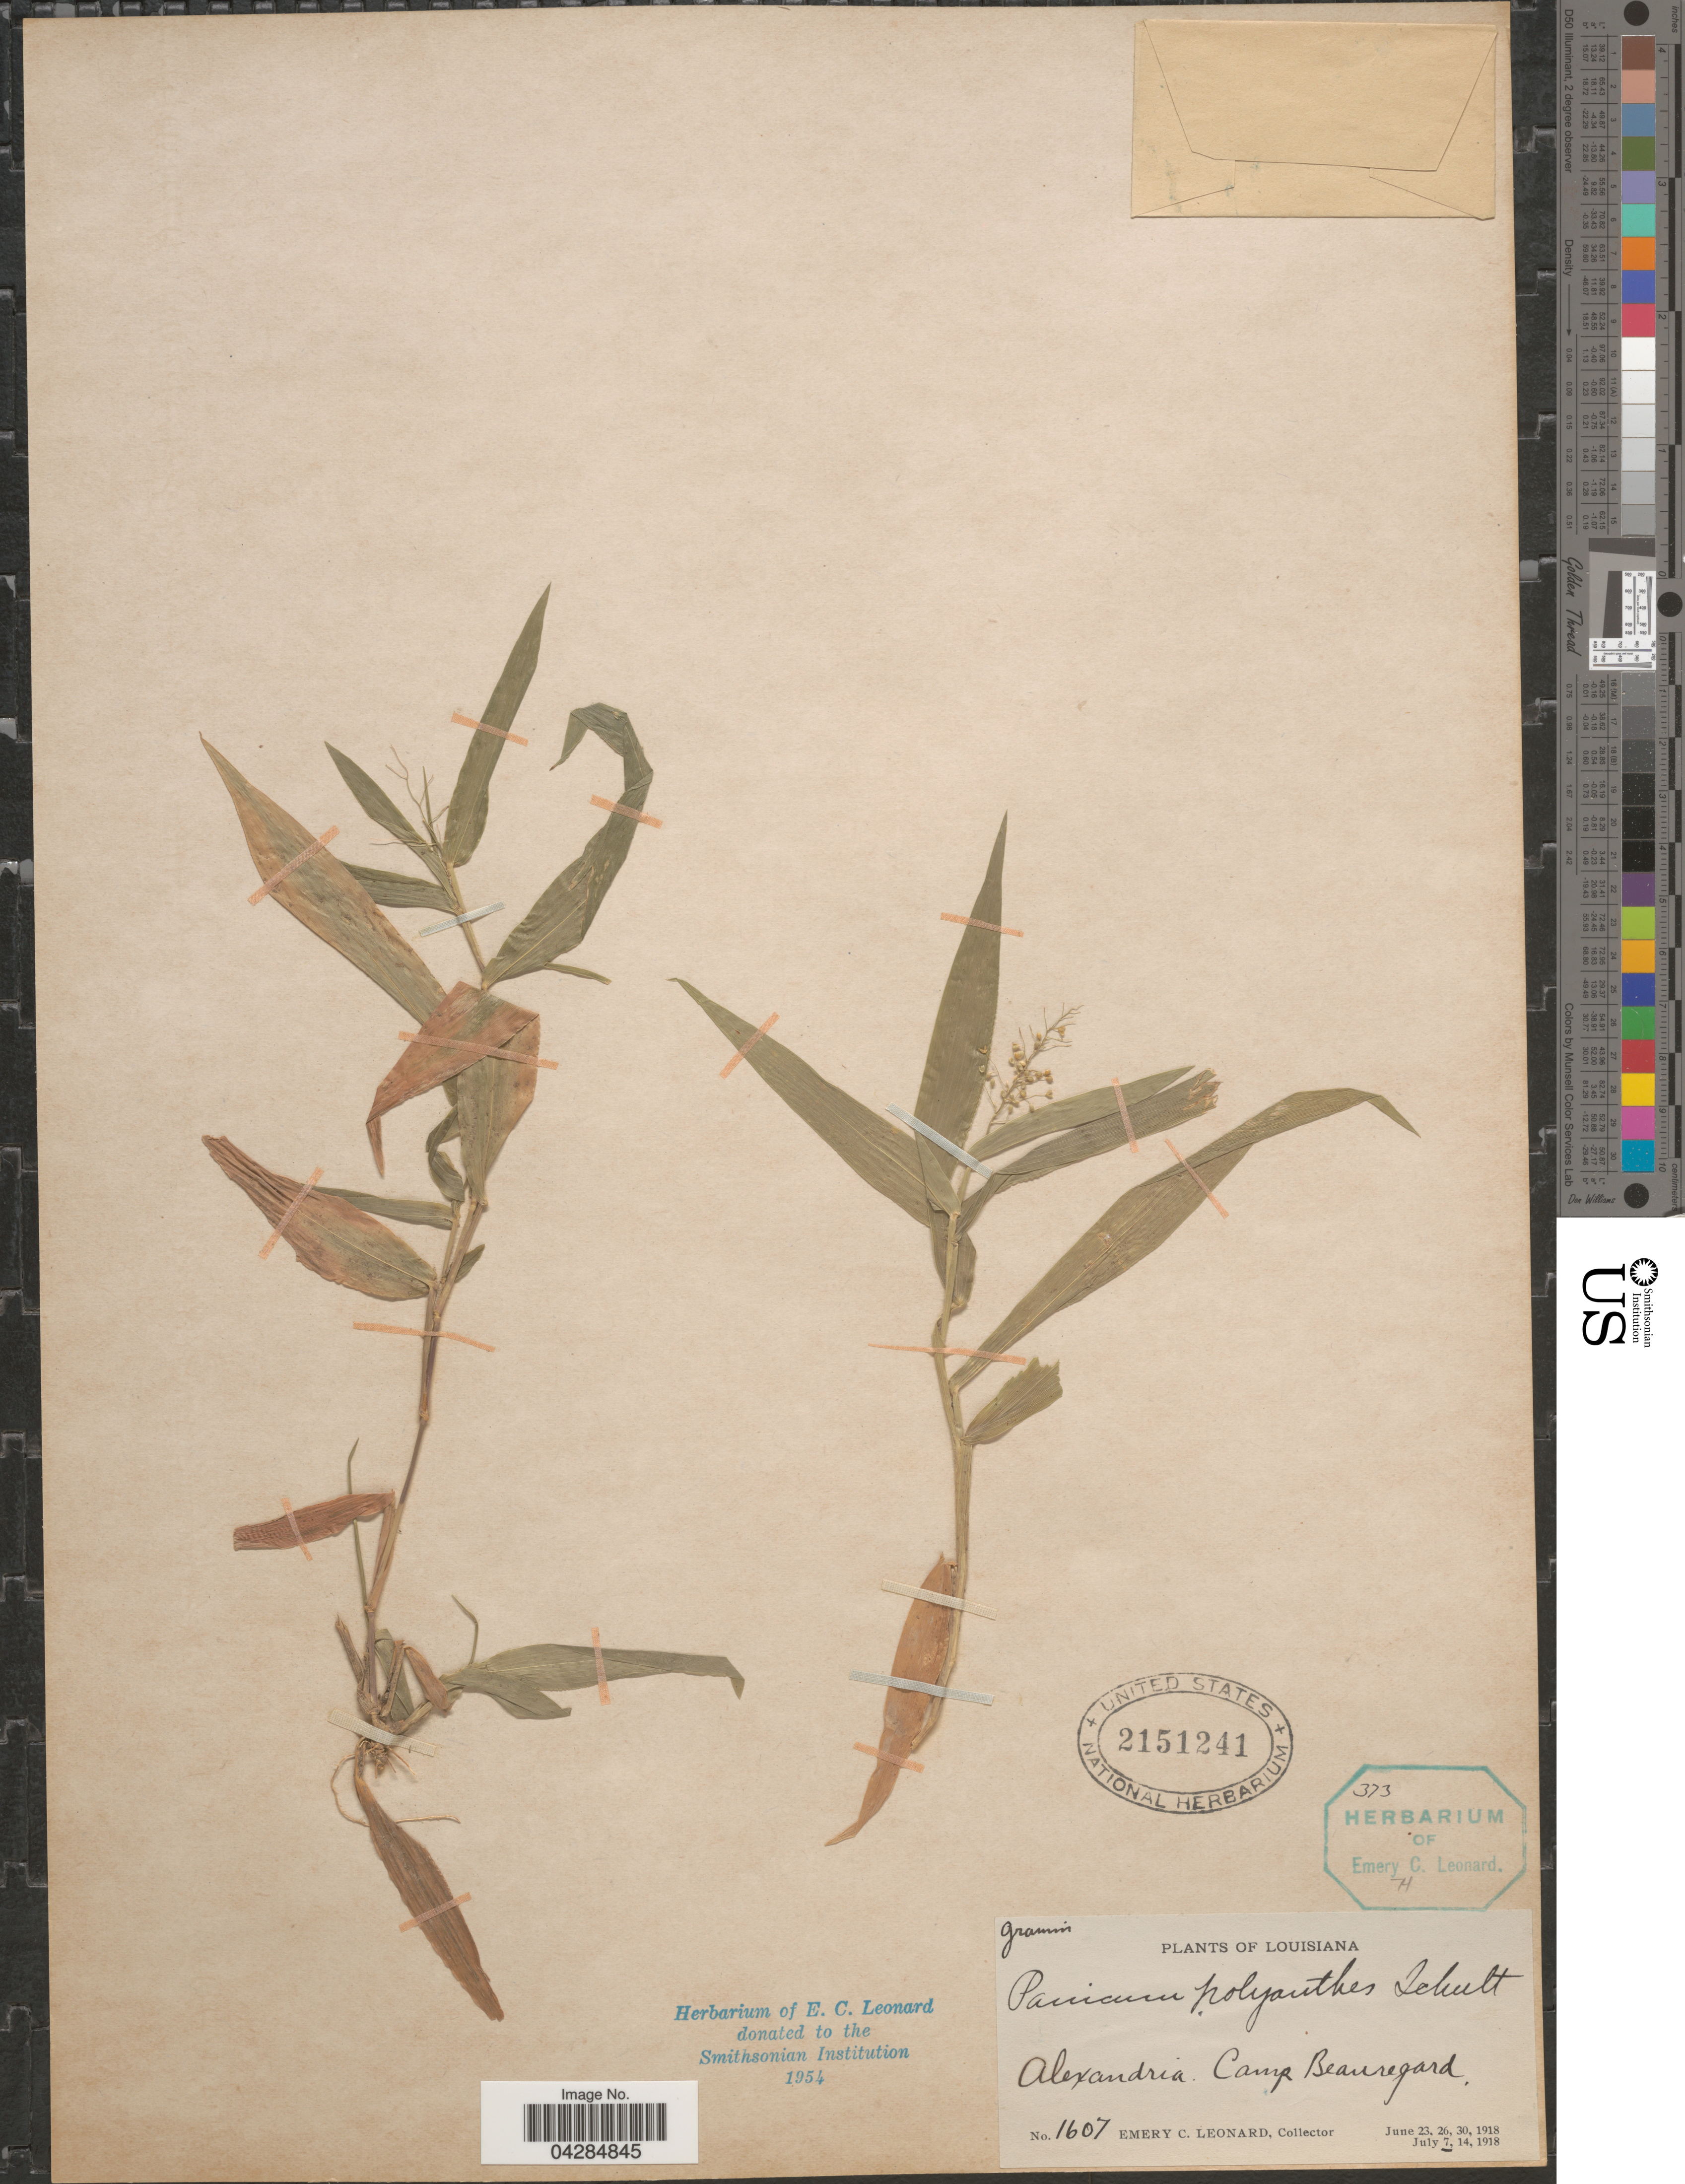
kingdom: Plantae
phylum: Tracheophyta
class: Liliopsida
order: Poales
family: Poaceae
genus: Dichanthelium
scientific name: Dichanthelium polyanthes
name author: (Schult.) Mohlenbr.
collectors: E. C. Leonard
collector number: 1607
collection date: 1918-07-07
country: United States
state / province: Louisiana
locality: Alexandria. Camp Beauregard.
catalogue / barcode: US 2151241